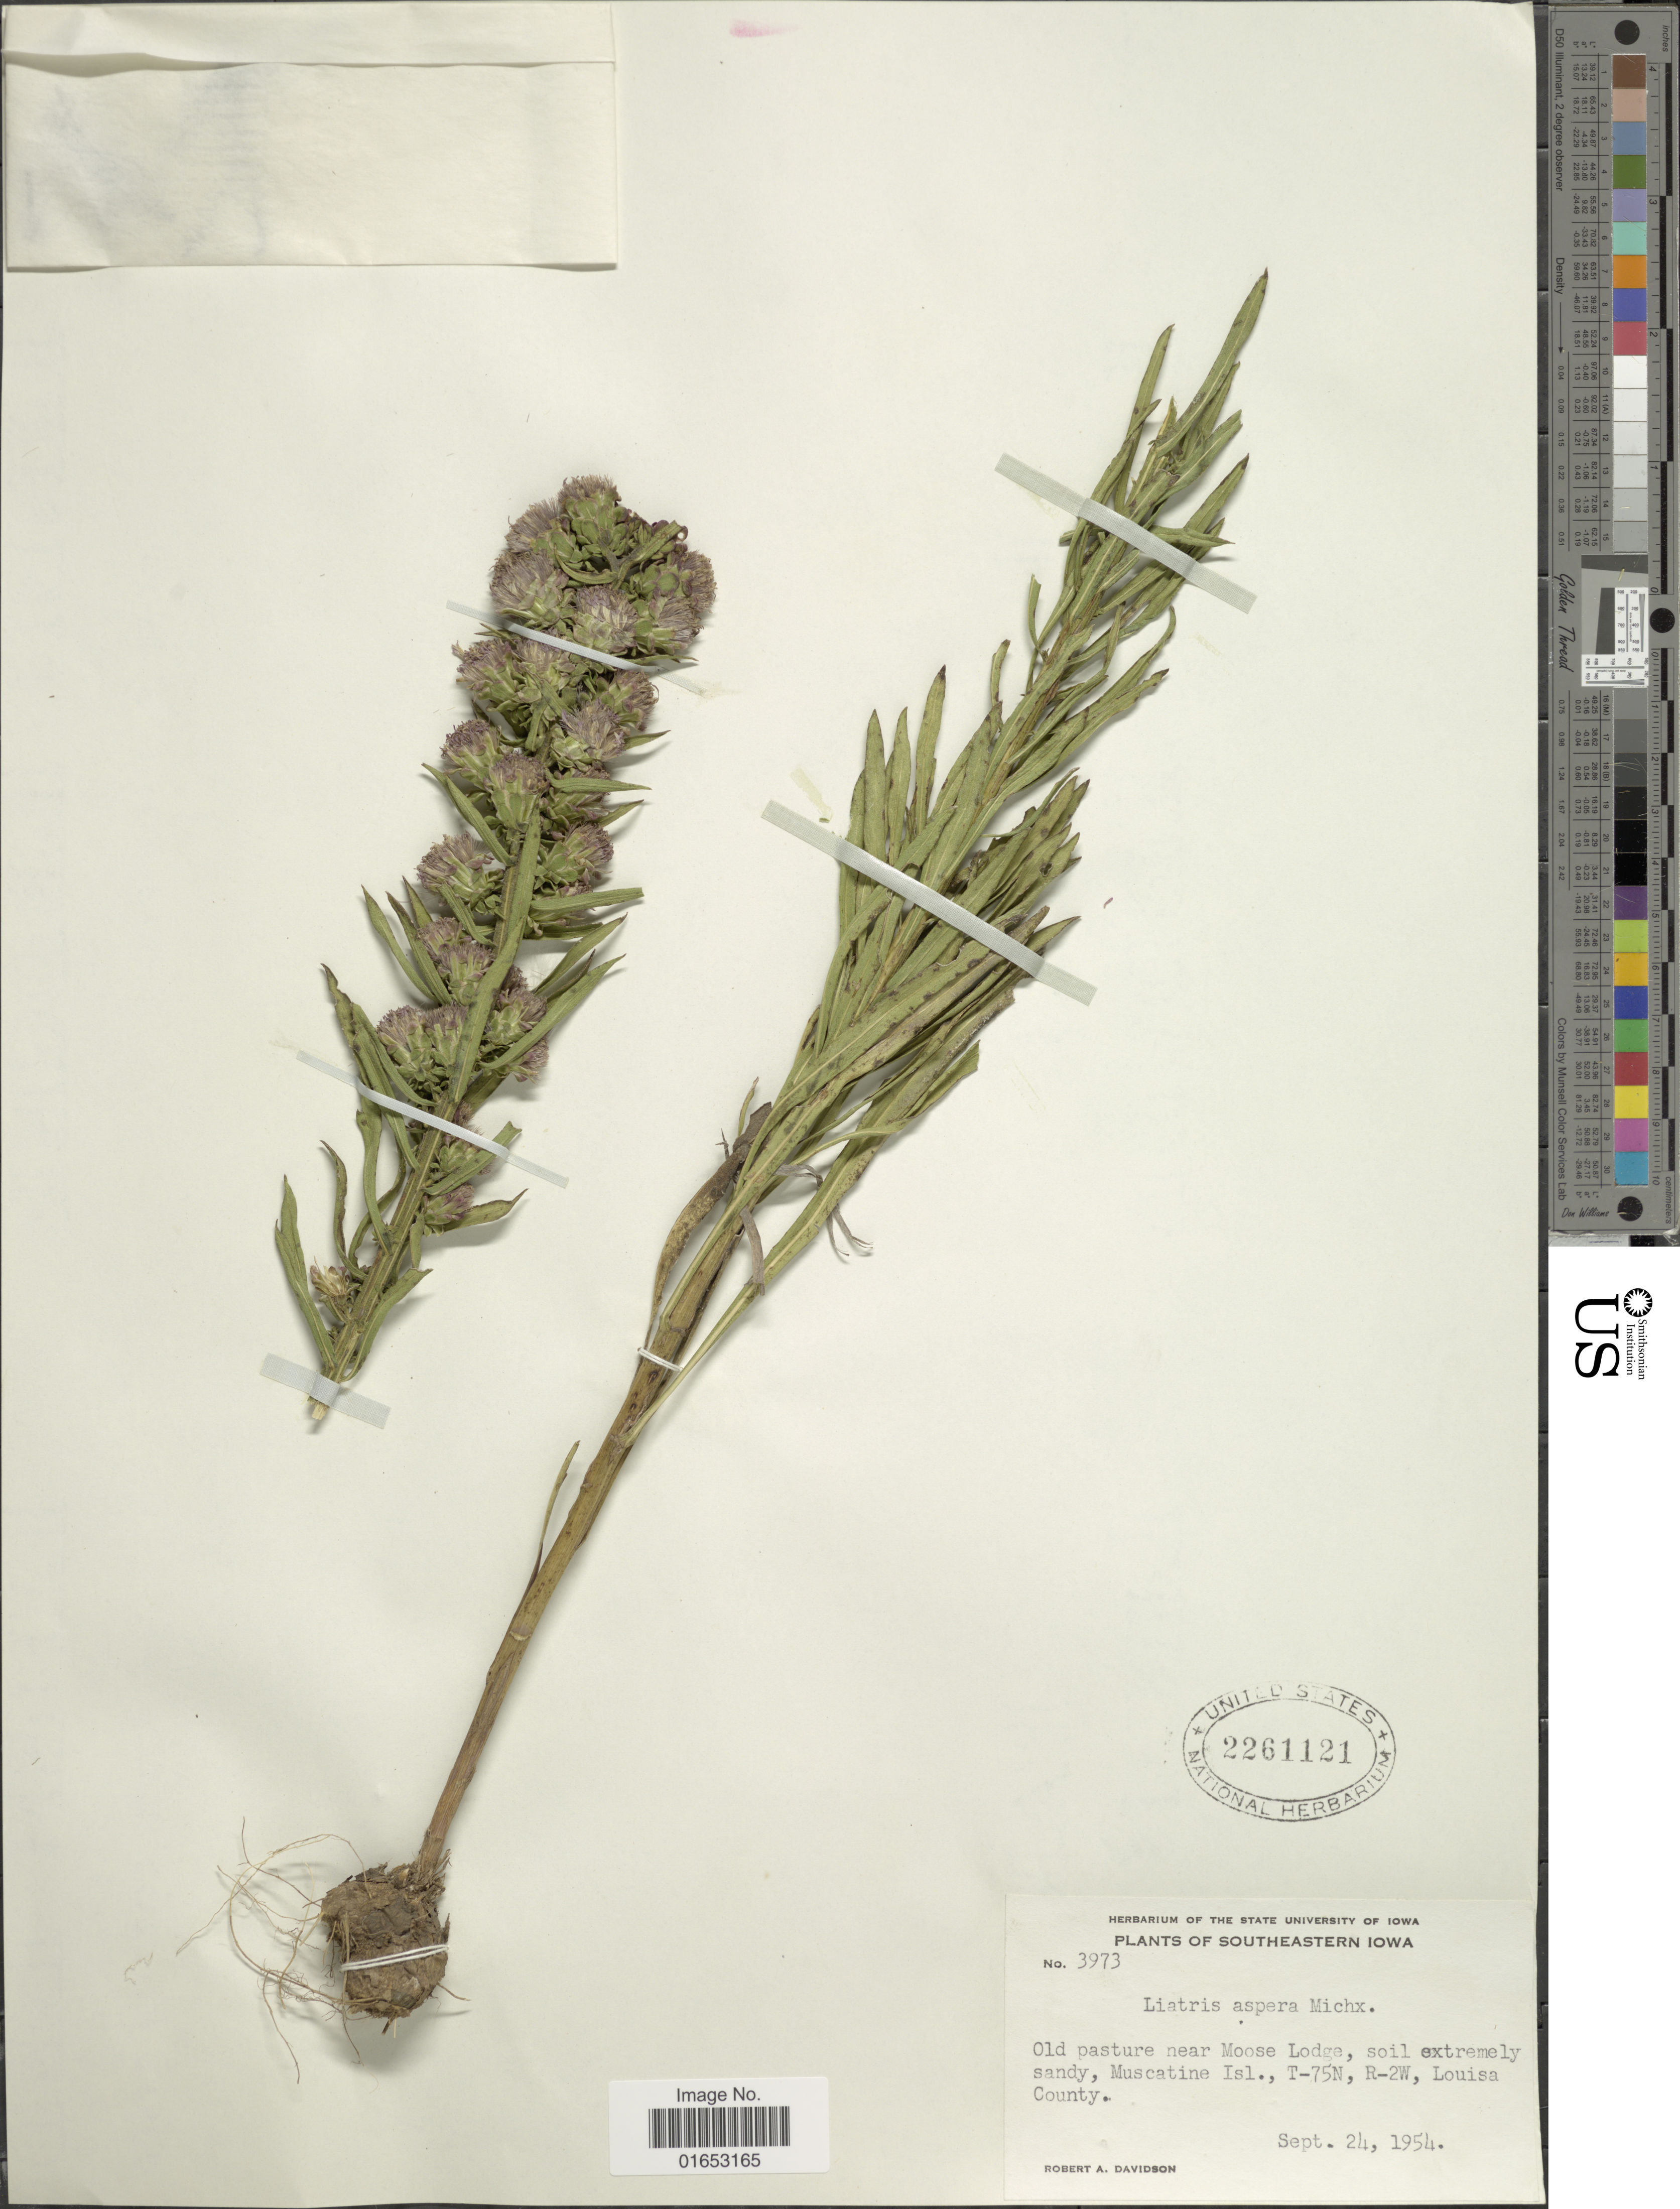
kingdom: Plantae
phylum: Tracheophyta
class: Magnoliopsida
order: Asterales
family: Asteraceae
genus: Liatris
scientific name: Liatris aspera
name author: Michx.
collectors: R. A. Davidson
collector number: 3973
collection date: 1954-09-24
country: United States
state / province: Iowa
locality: Southeastern Iowa, Old pasture near Moose Lodge, soil extremely sandy, Muscatine Isl., T-75N, R-2W, Louisa County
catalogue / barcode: US 2261121